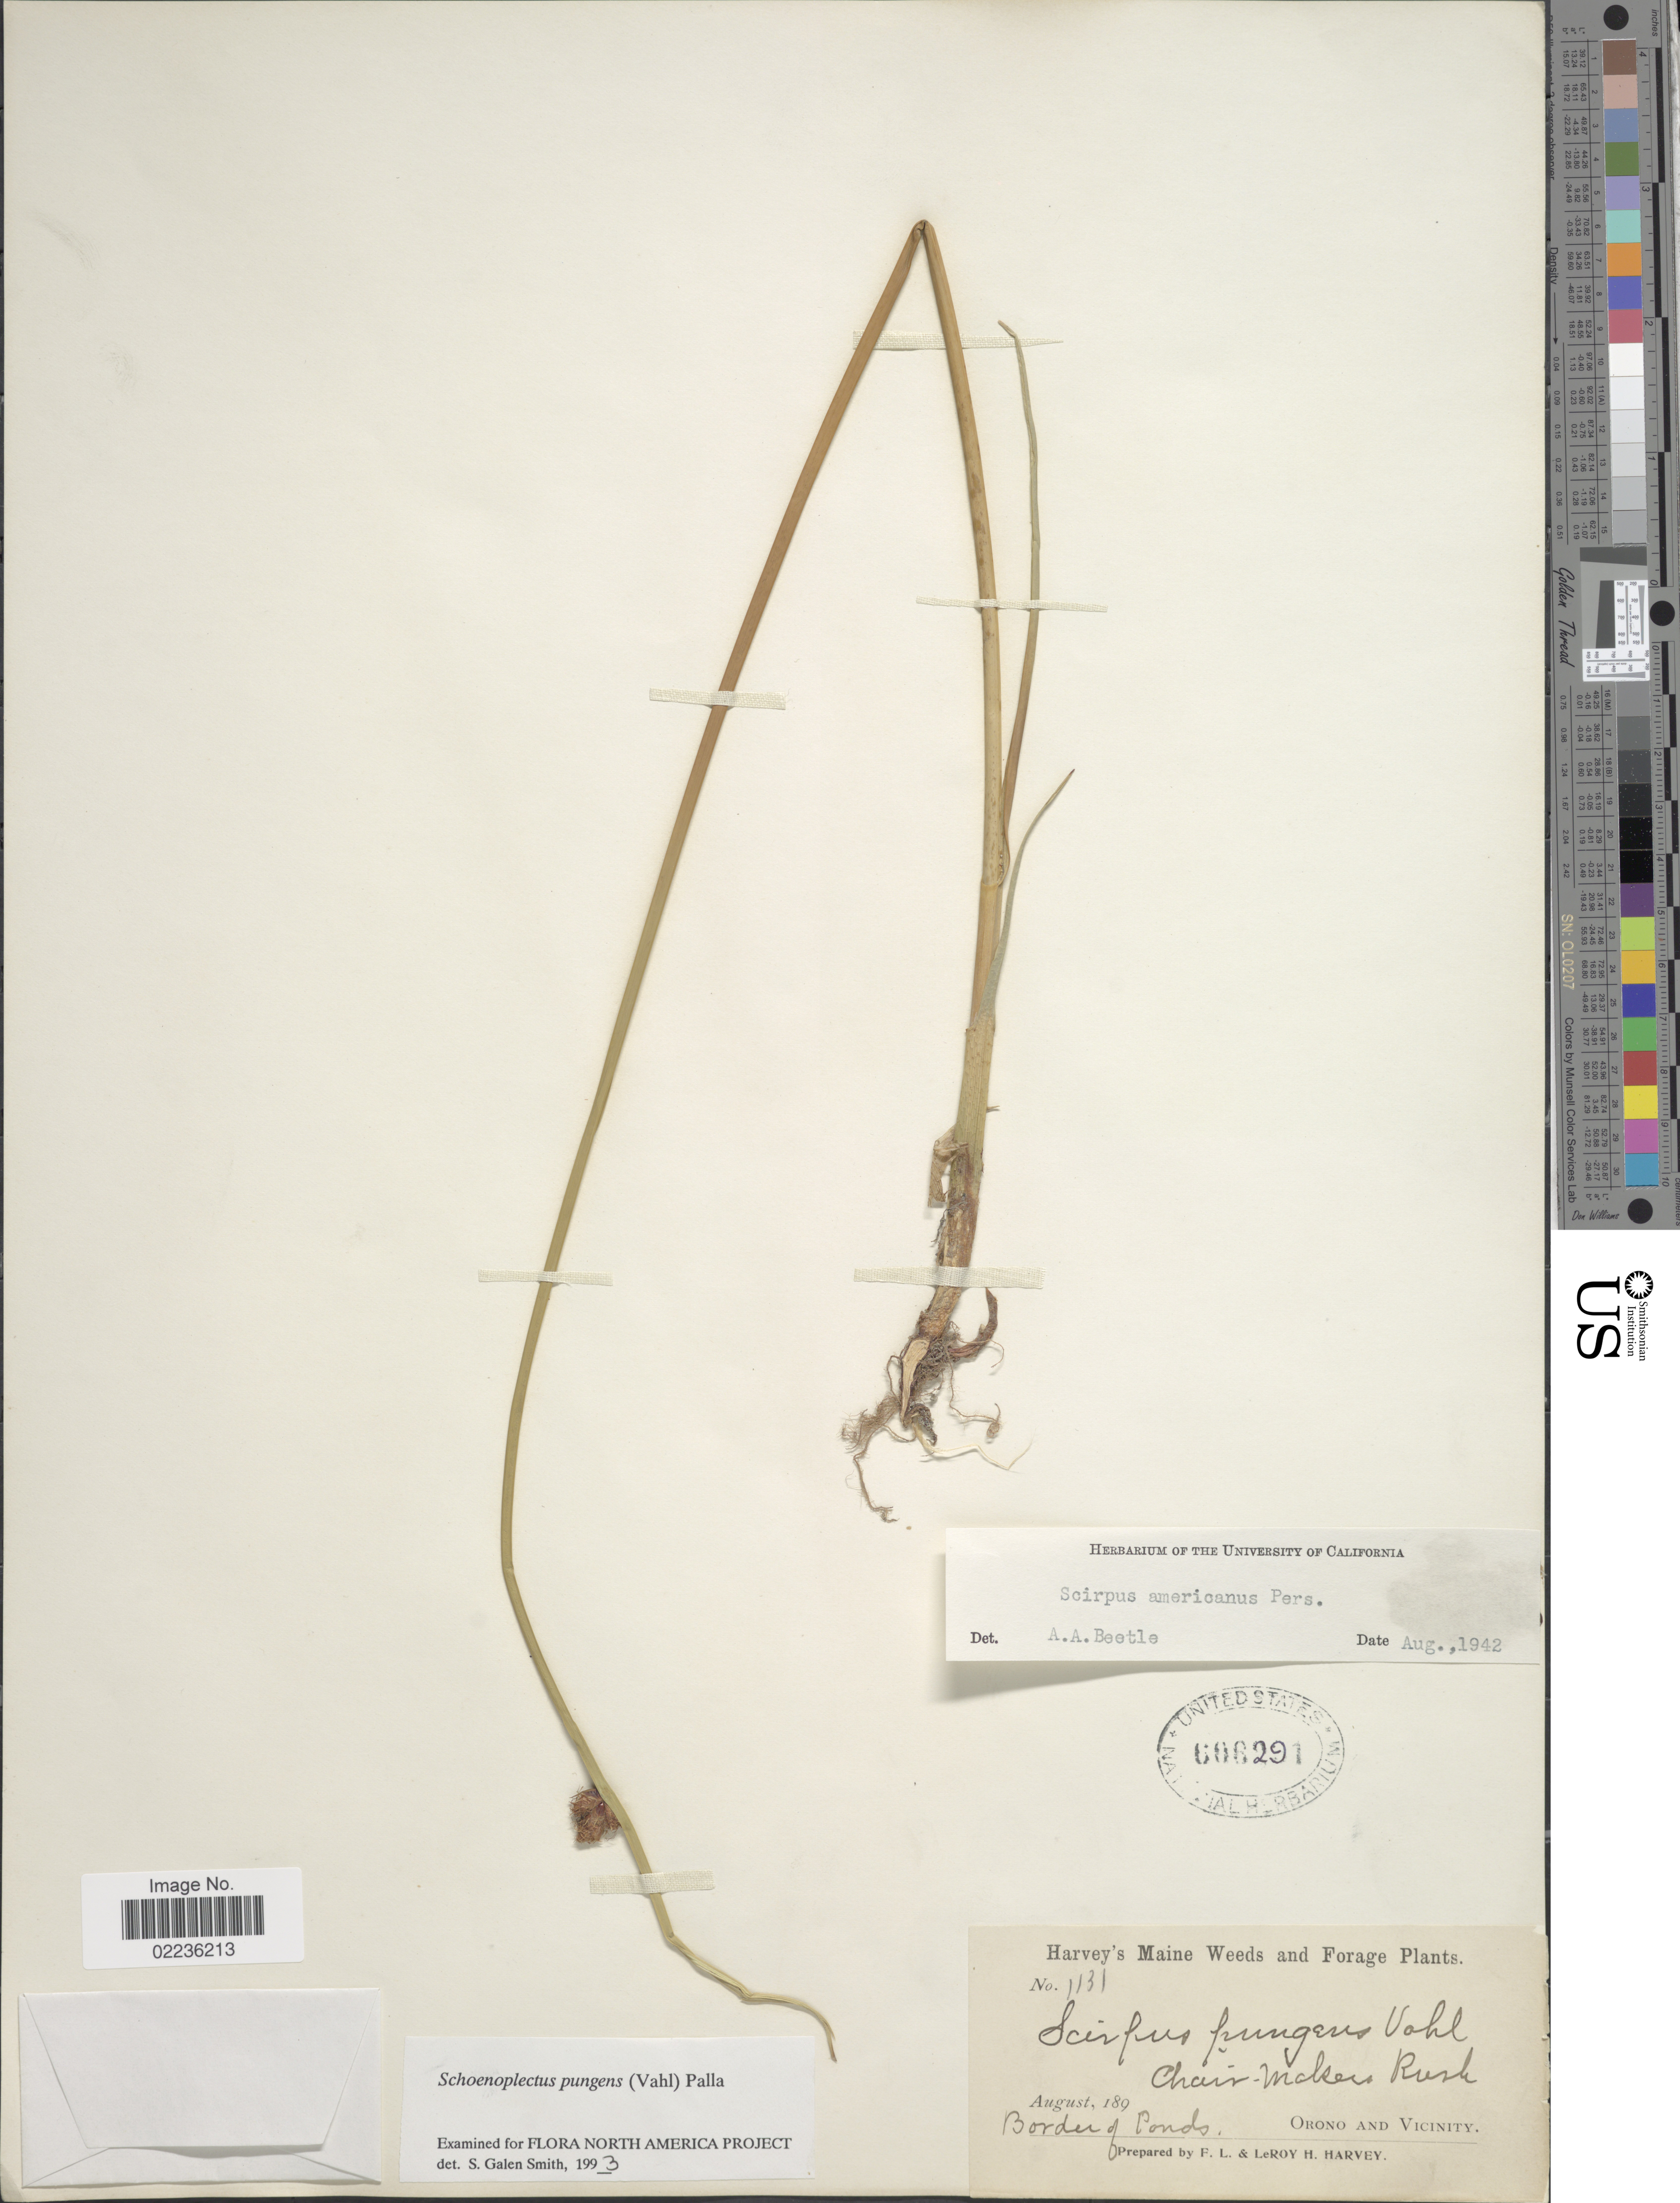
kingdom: Plantae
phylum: Tracheophyta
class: Liliopsida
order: Poales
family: Cyperaceae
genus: Schoenoplectus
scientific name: Schoenoplectus pungens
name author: (Vahl) Palla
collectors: F. L. Harvey & L. H. Harvey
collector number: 1131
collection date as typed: Transcribed d/m/y: /8/189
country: United States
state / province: Maine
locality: Chair-maker Rush. Border of ponds. Orono and Vicinity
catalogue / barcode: US 606291